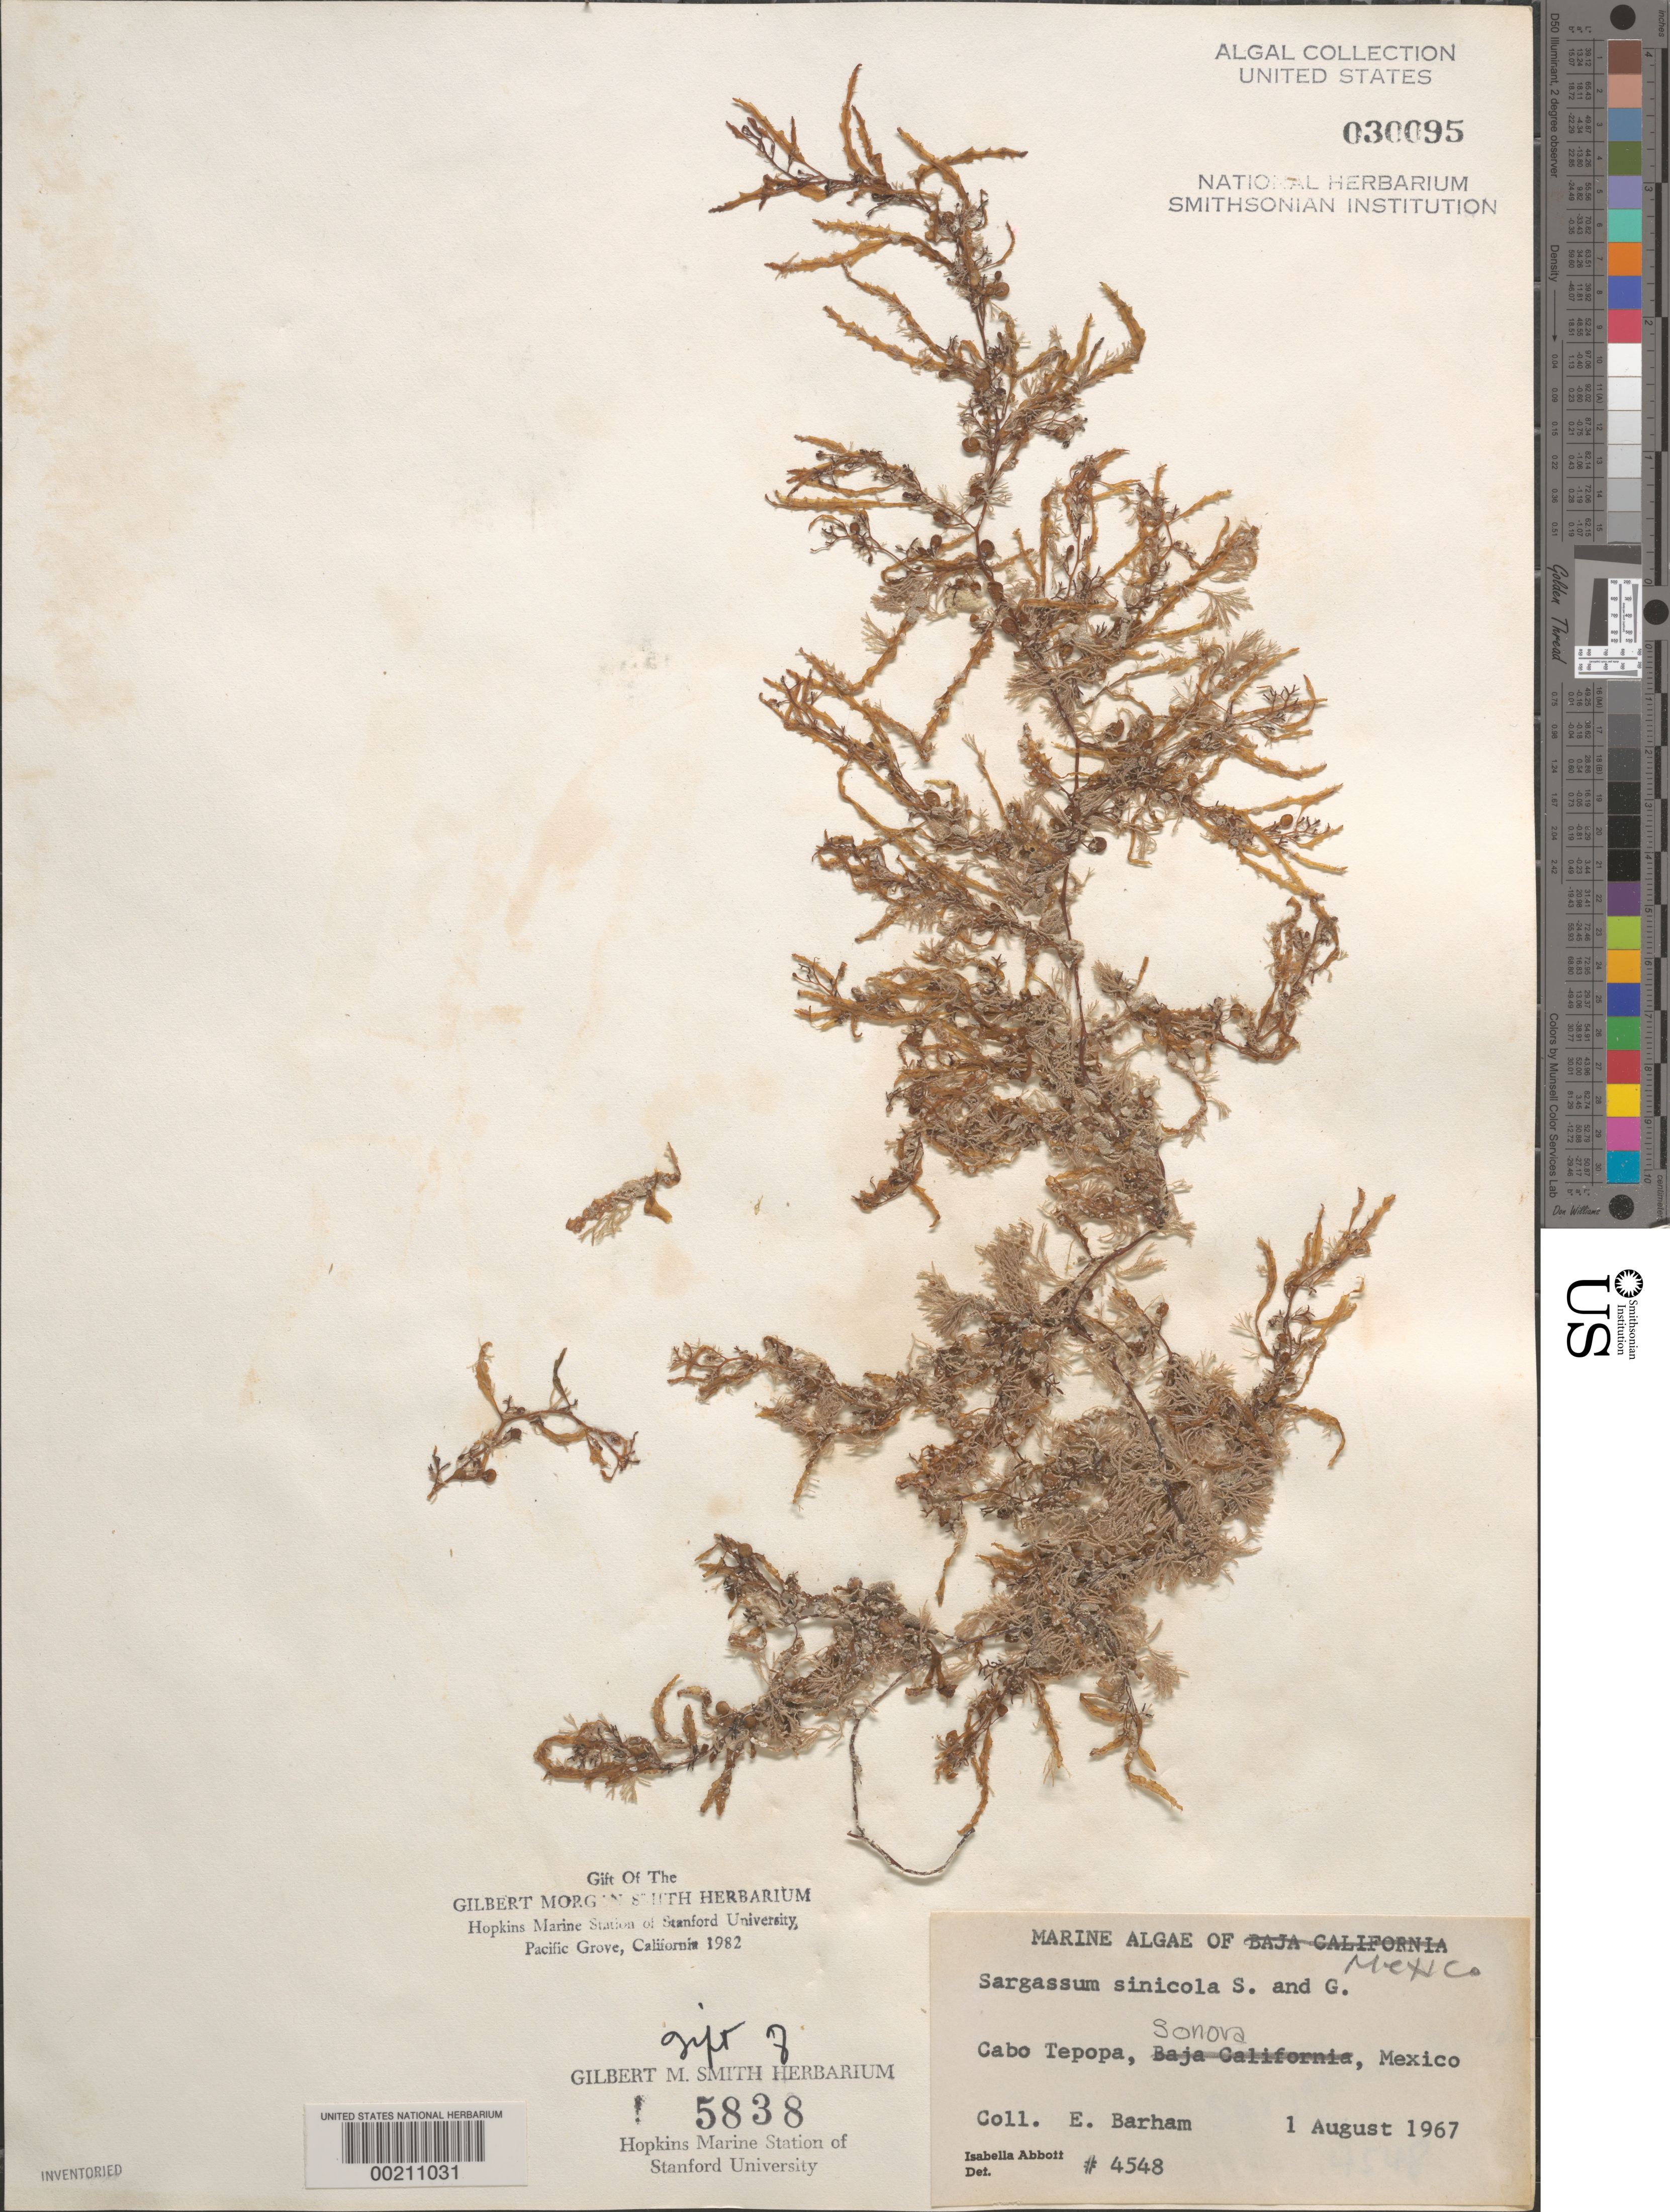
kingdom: Chromista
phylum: Ochrophyta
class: Phaeophyceae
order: Fucales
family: Sargassaceae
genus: Sargassum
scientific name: Sargassum sinicola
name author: Setchell & N.L. Gardner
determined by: Abbott, Isabella A.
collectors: E. Barham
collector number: IAA 4548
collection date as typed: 01 Aug 1967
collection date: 1967-08-01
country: Mexico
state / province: Sonora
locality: Cabo Tepopa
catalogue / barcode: US 30095